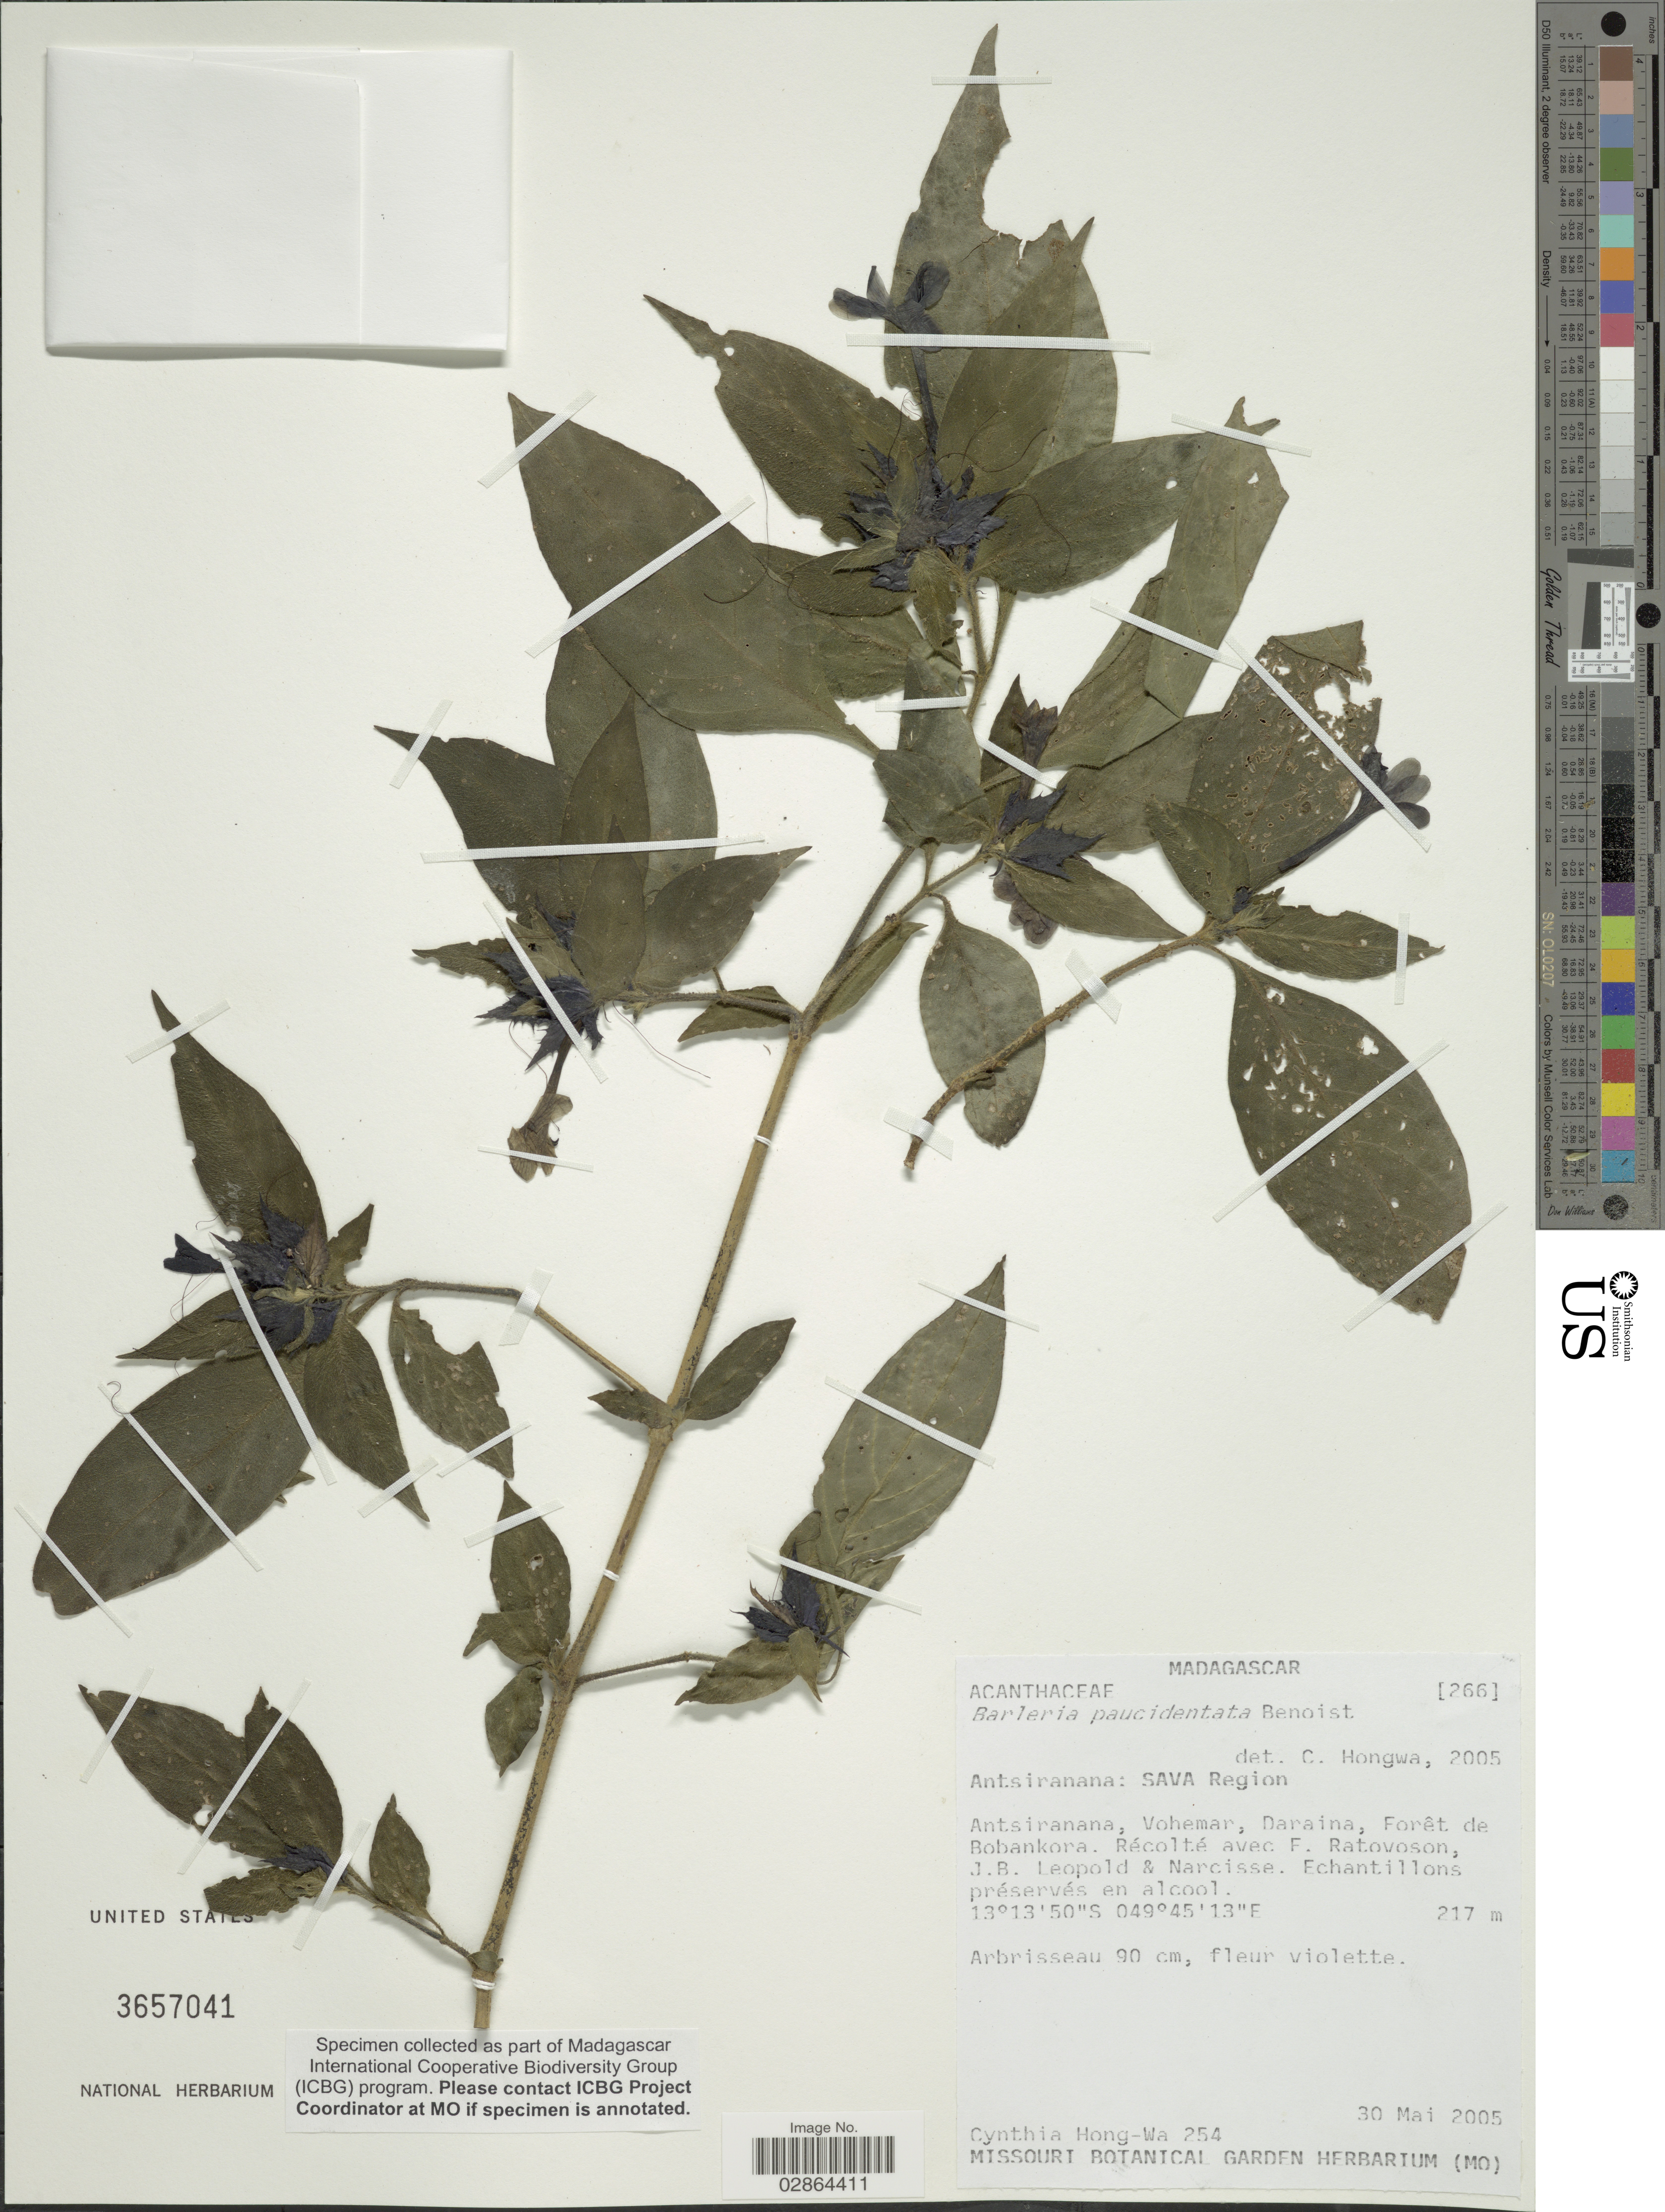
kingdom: Plantae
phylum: Tracheophyta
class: Magnoliopsida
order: Lamiales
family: Acanthaceae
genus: Barleria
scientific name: Barleria benoist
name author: Benoist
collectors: C. Hong-Wa, F. Ratovoson, J. B. Leopold & Narcisse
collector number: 254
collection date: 2005-05-30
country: Madagascar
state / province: Sava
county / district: Vohémar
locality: SAVA rEGION. Antsiranana, Vohemar, Daraina, Forêt de Bobankora.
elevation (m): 217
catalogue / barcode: US 3657041